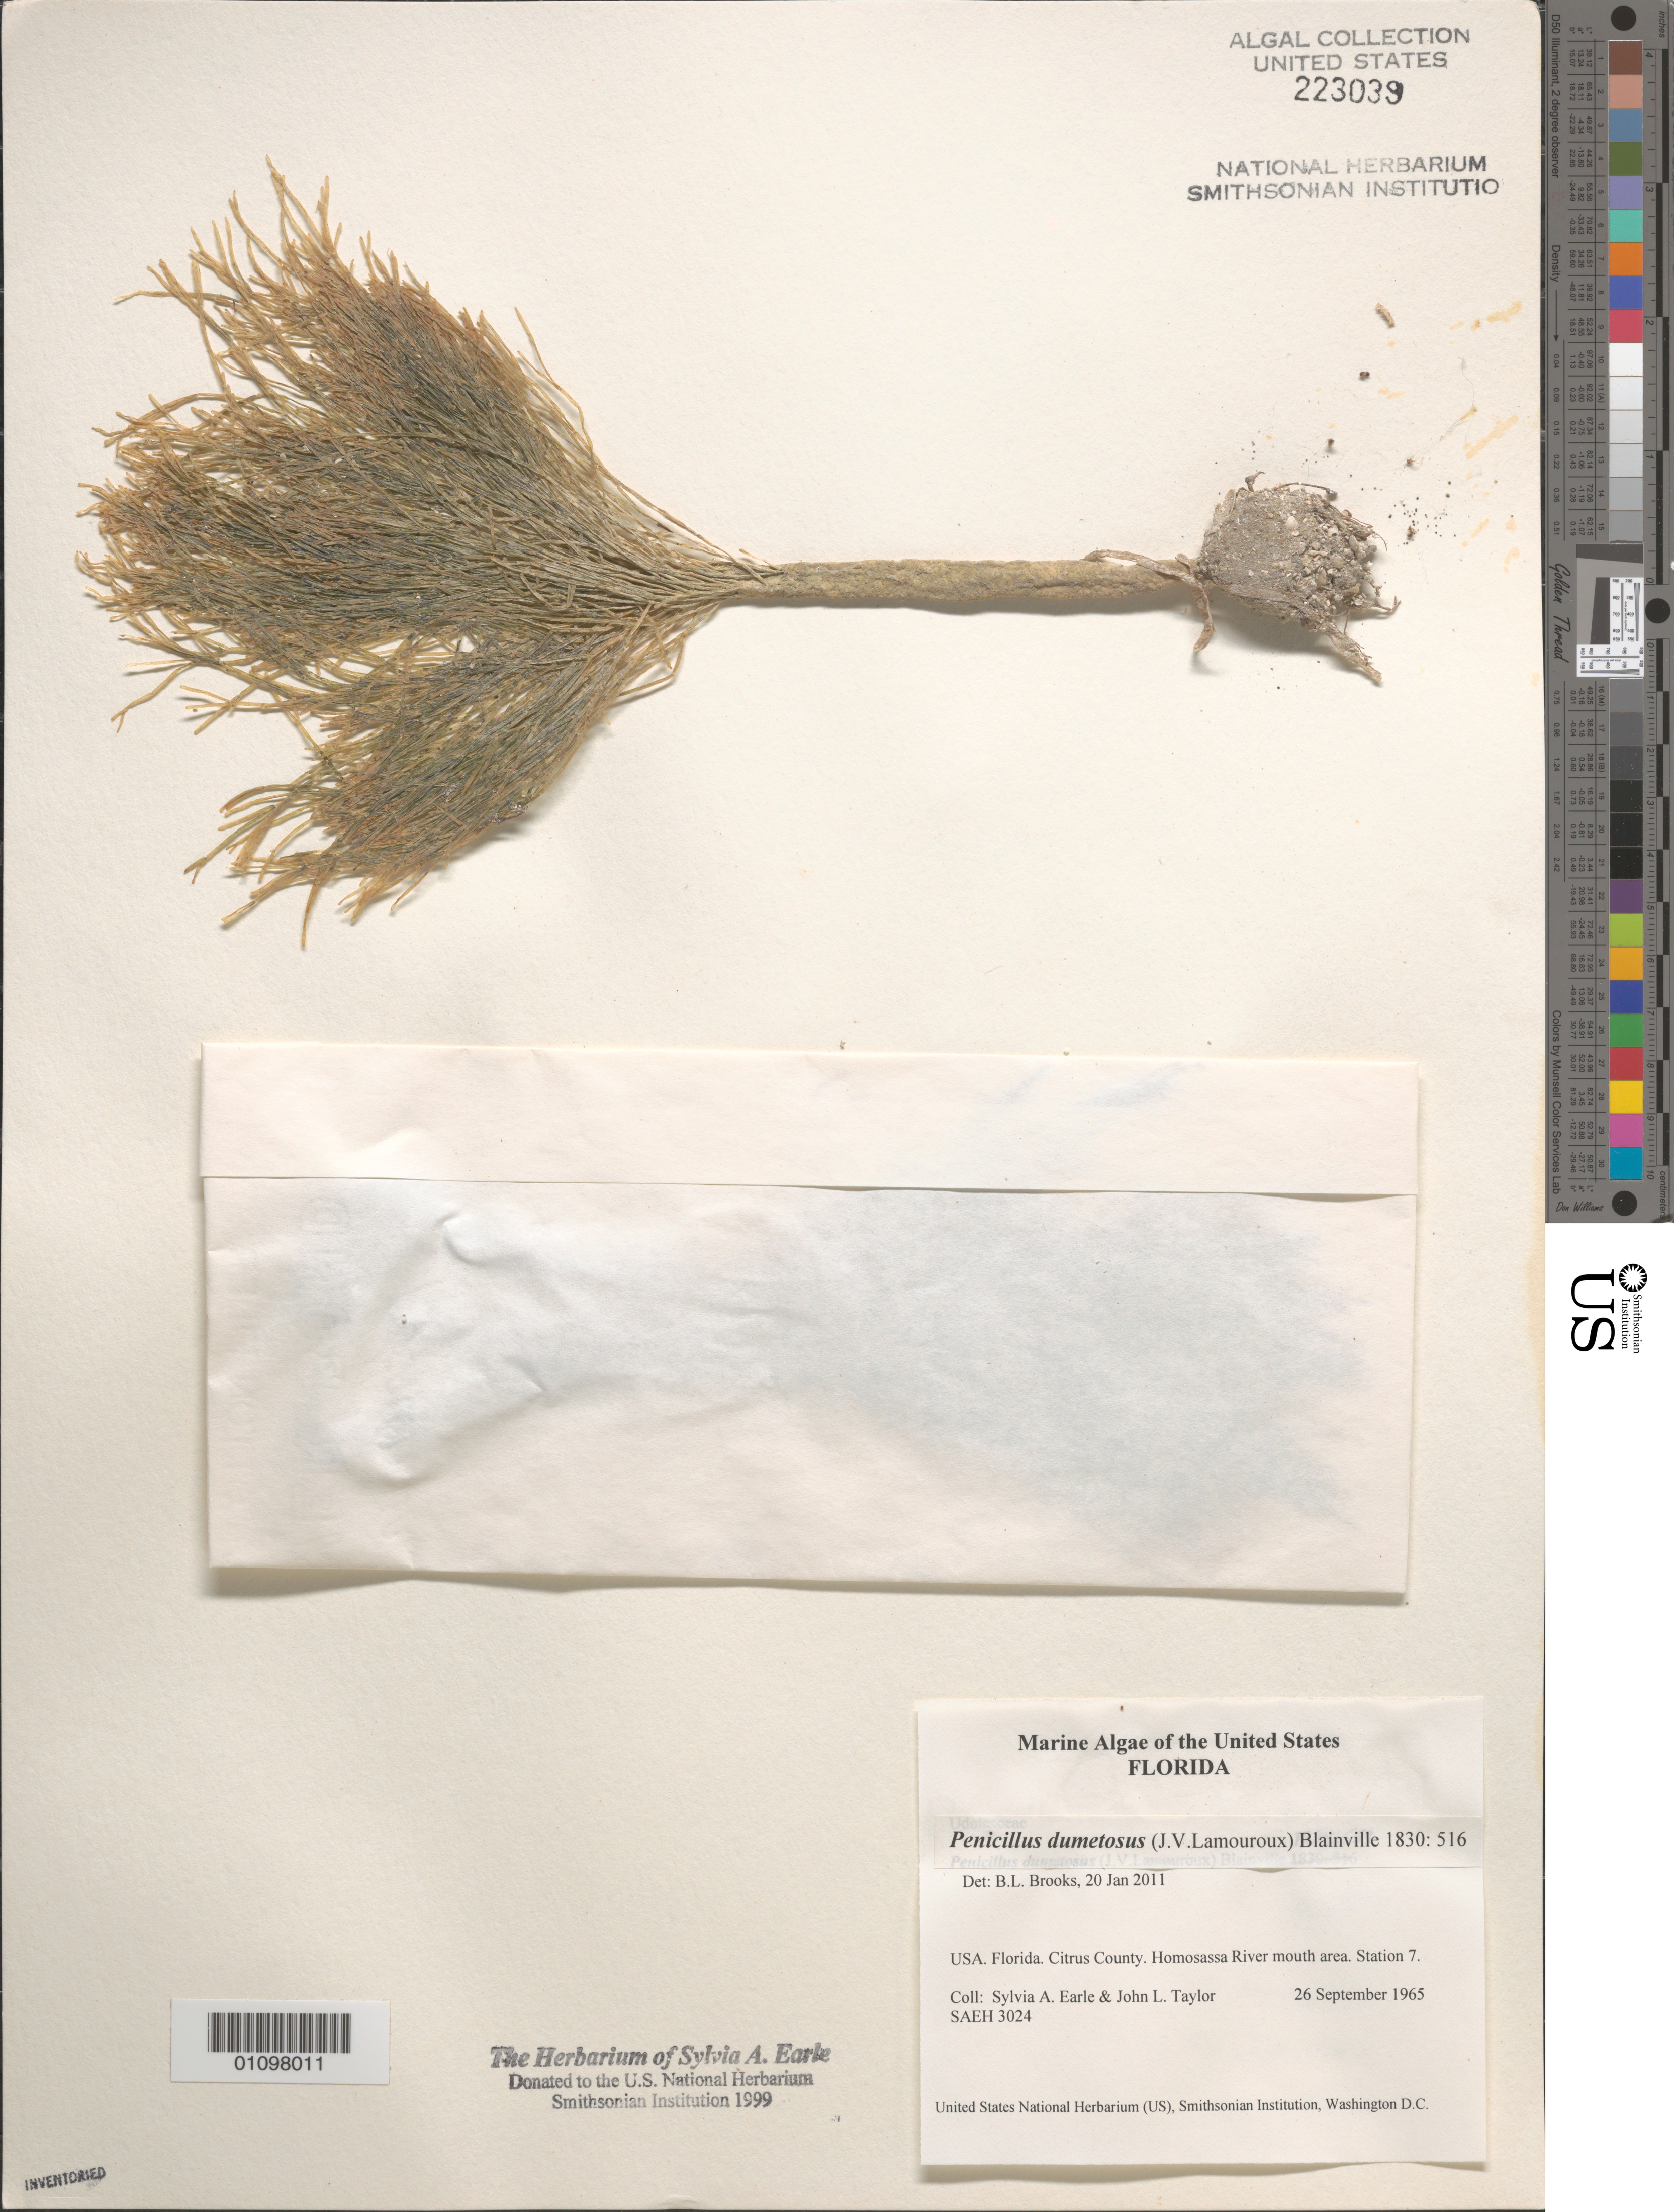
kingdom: Plantae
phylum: Chlorophyta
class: Ulvophyceae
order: Bryopsidales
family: Udoteaceae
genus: Penicillus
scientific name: Penicillus dumetosus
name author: (J.V.Lamouroux) Blainville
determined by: Brooks, B. L., (BOT), Smithsonian Institution - National Museum of Natural History (UNITED STATES)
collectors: S. A. Earle & J. L. Taylor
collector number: SAEH 3024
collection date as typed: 26 Sep 1965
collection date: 1965-09-26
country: United States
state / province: Florida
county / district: Citrus County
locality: Station 7, Homosassa River mouth area, Gulf of Mexico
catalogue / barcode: US 223039